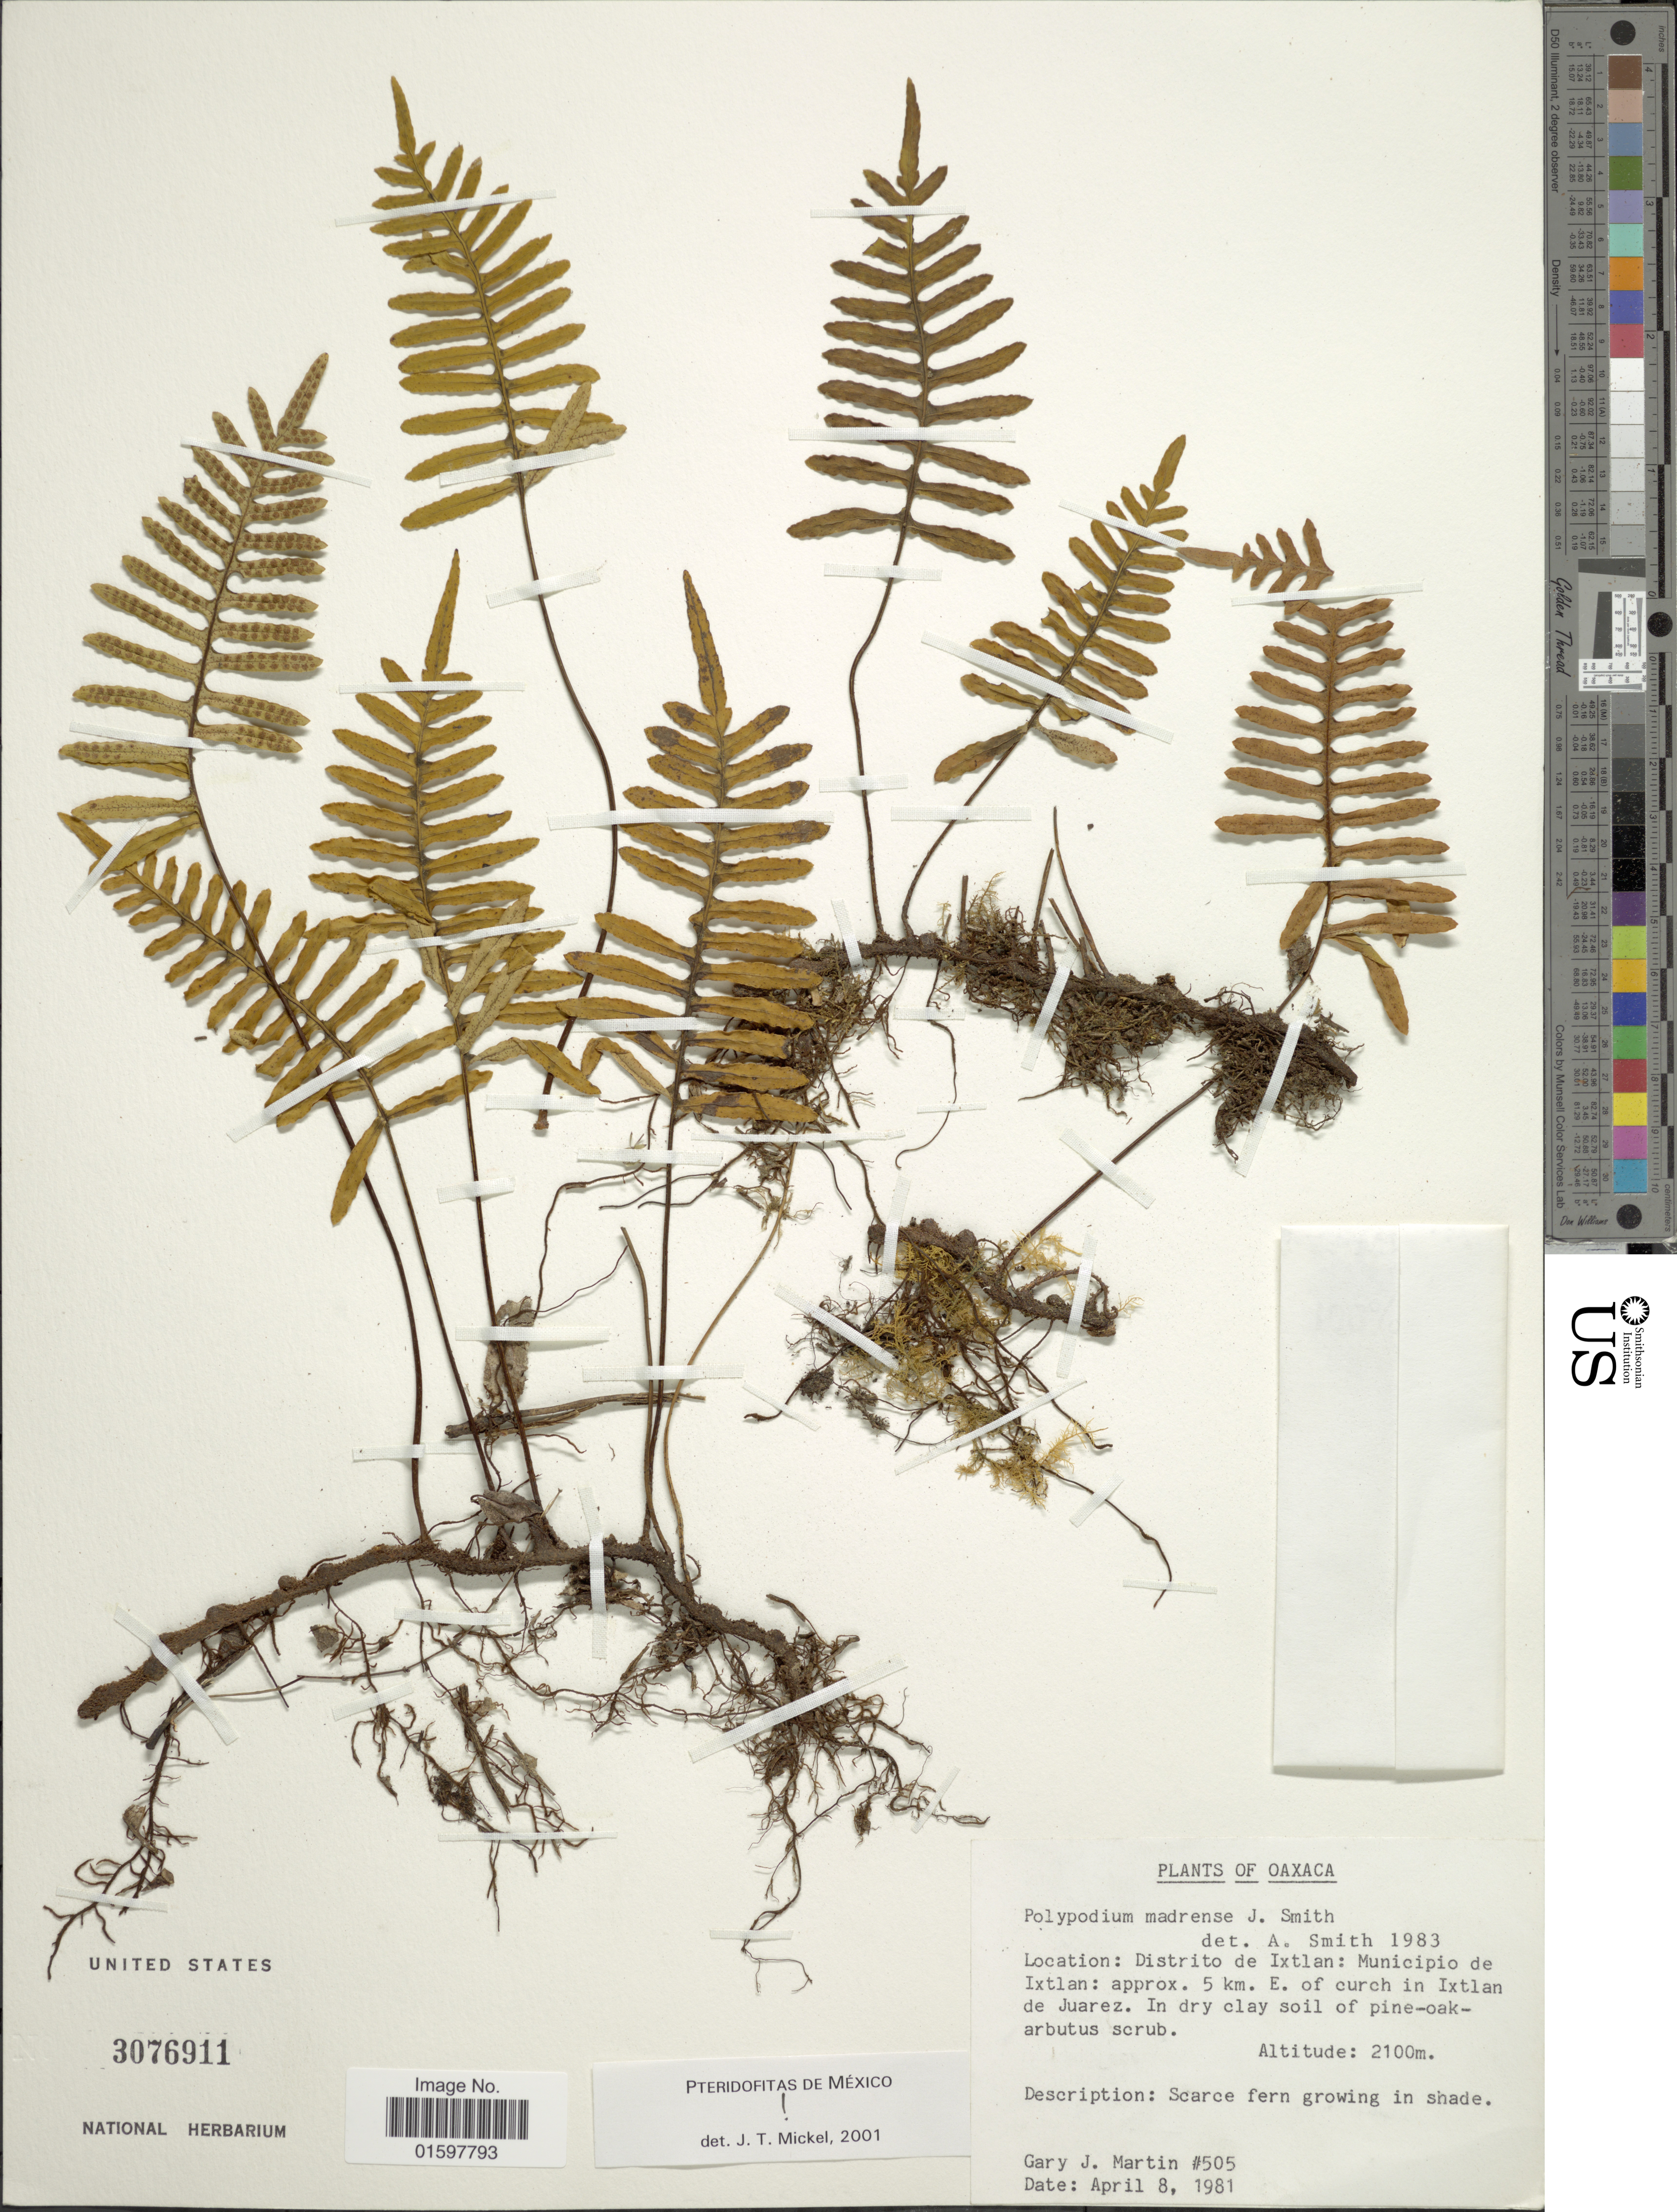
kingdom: Plantae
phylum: Tracheophyta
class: Polypodiopsida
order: Polypodiales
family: Polypodiaceae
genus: Pleopeltis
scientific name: Pleopeltis madrense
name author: (J. Sm.) A.R. Sm. & Tejero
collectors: G. J. Martin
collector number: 505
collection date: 1981-04-08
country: Mexico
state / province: Oaxaca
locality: Distrito de Ixtlan: Municipio de Ixtlan: approx. 5 km. E. of curch in Ixtlan de Juarez.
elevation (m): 2100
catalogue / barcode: US 3076911